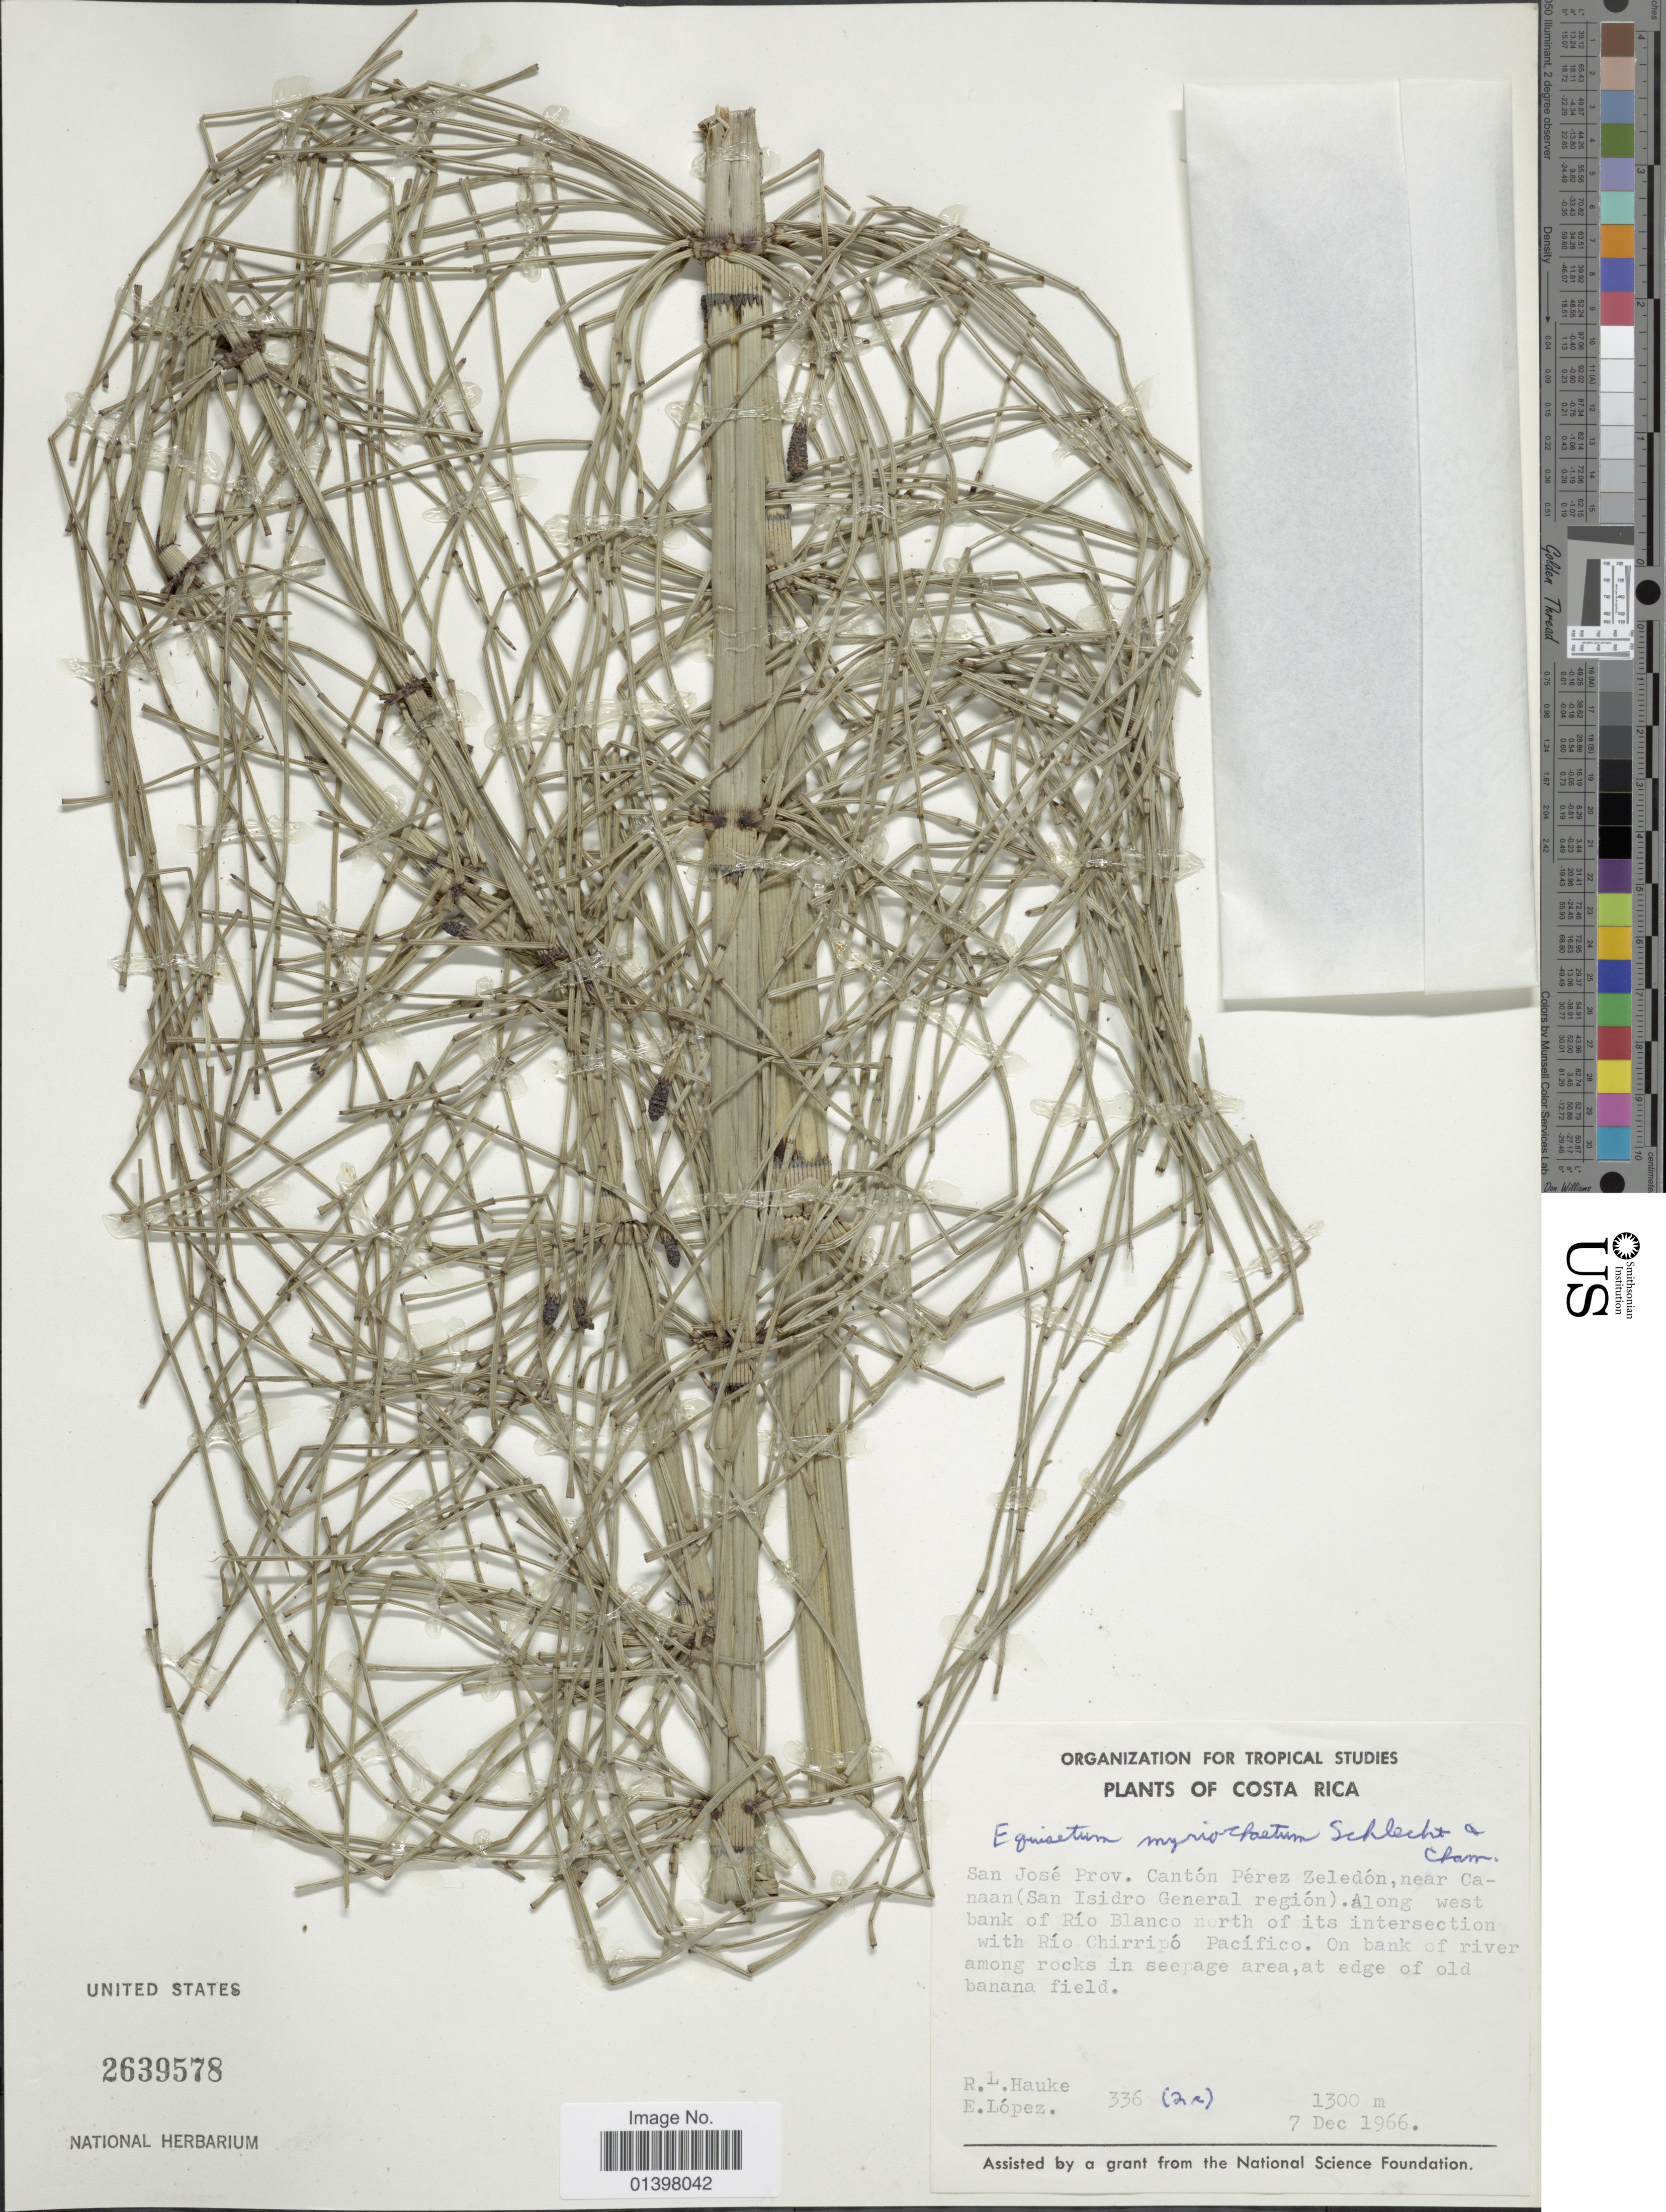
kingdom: Plantae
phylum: Tracheophyta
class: Polypodiopsida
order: Equisetales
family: Equisetaceae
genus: Equisetum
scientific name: Equisetum myriochaetum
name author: Schltdl. & Cham.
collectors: R. Hauke & E. López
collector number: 336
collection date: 1966-12-07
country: Costa Rica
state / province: San José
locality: Prov. Cantón Pérez Zeledón, near Canaan (San Isidro General regió). Along west bank of Río Blanco north of its intersection with Río Chirripó Pacifico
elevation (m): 1300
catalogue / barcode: US 2639578